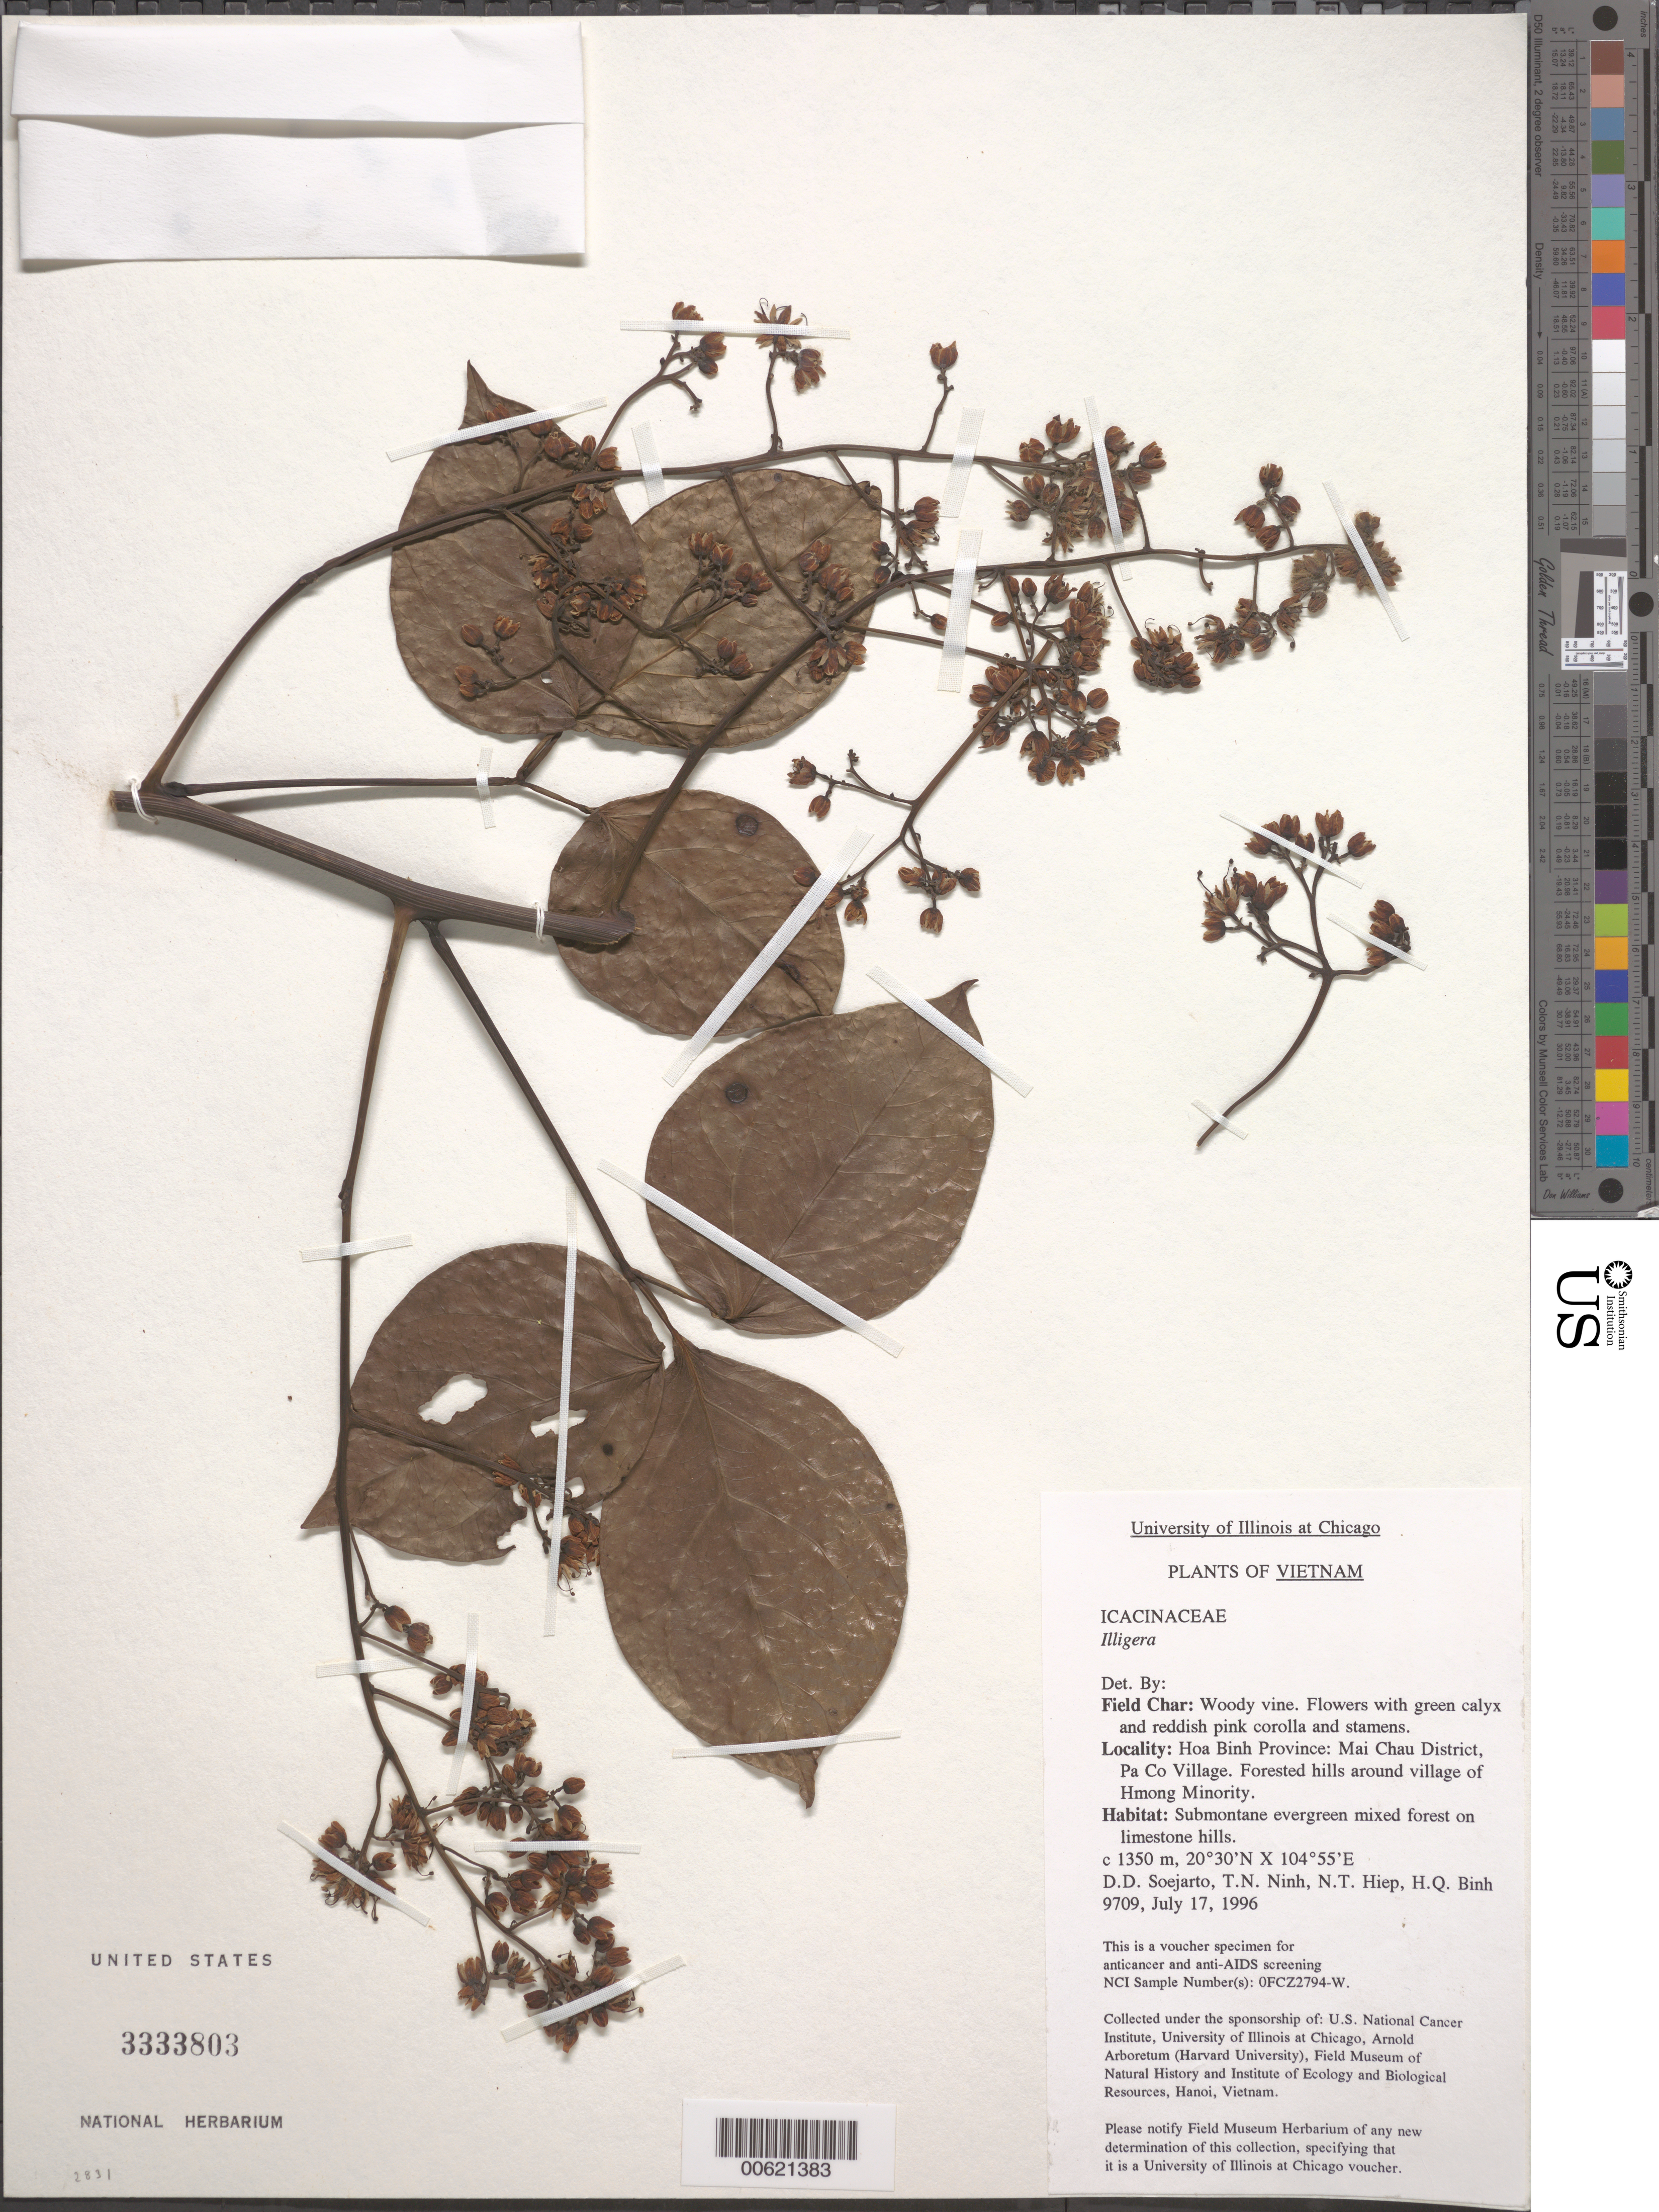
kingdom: Plantae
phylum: Tracheophyta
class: Magnoliopsida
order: Laurales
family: Hernandiaceae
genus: Illigera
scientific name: Illigera sp.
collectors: T. N. Ninh, N. T. Hiep & H. Q. Binh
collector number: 9709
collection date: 1996-07-17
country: Vietnam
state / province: Hoa Binh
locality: Mai Chau District, Pa Co Village. Forested hills around village of Hmong Minority.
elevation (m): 1350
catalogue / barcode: US 3333803